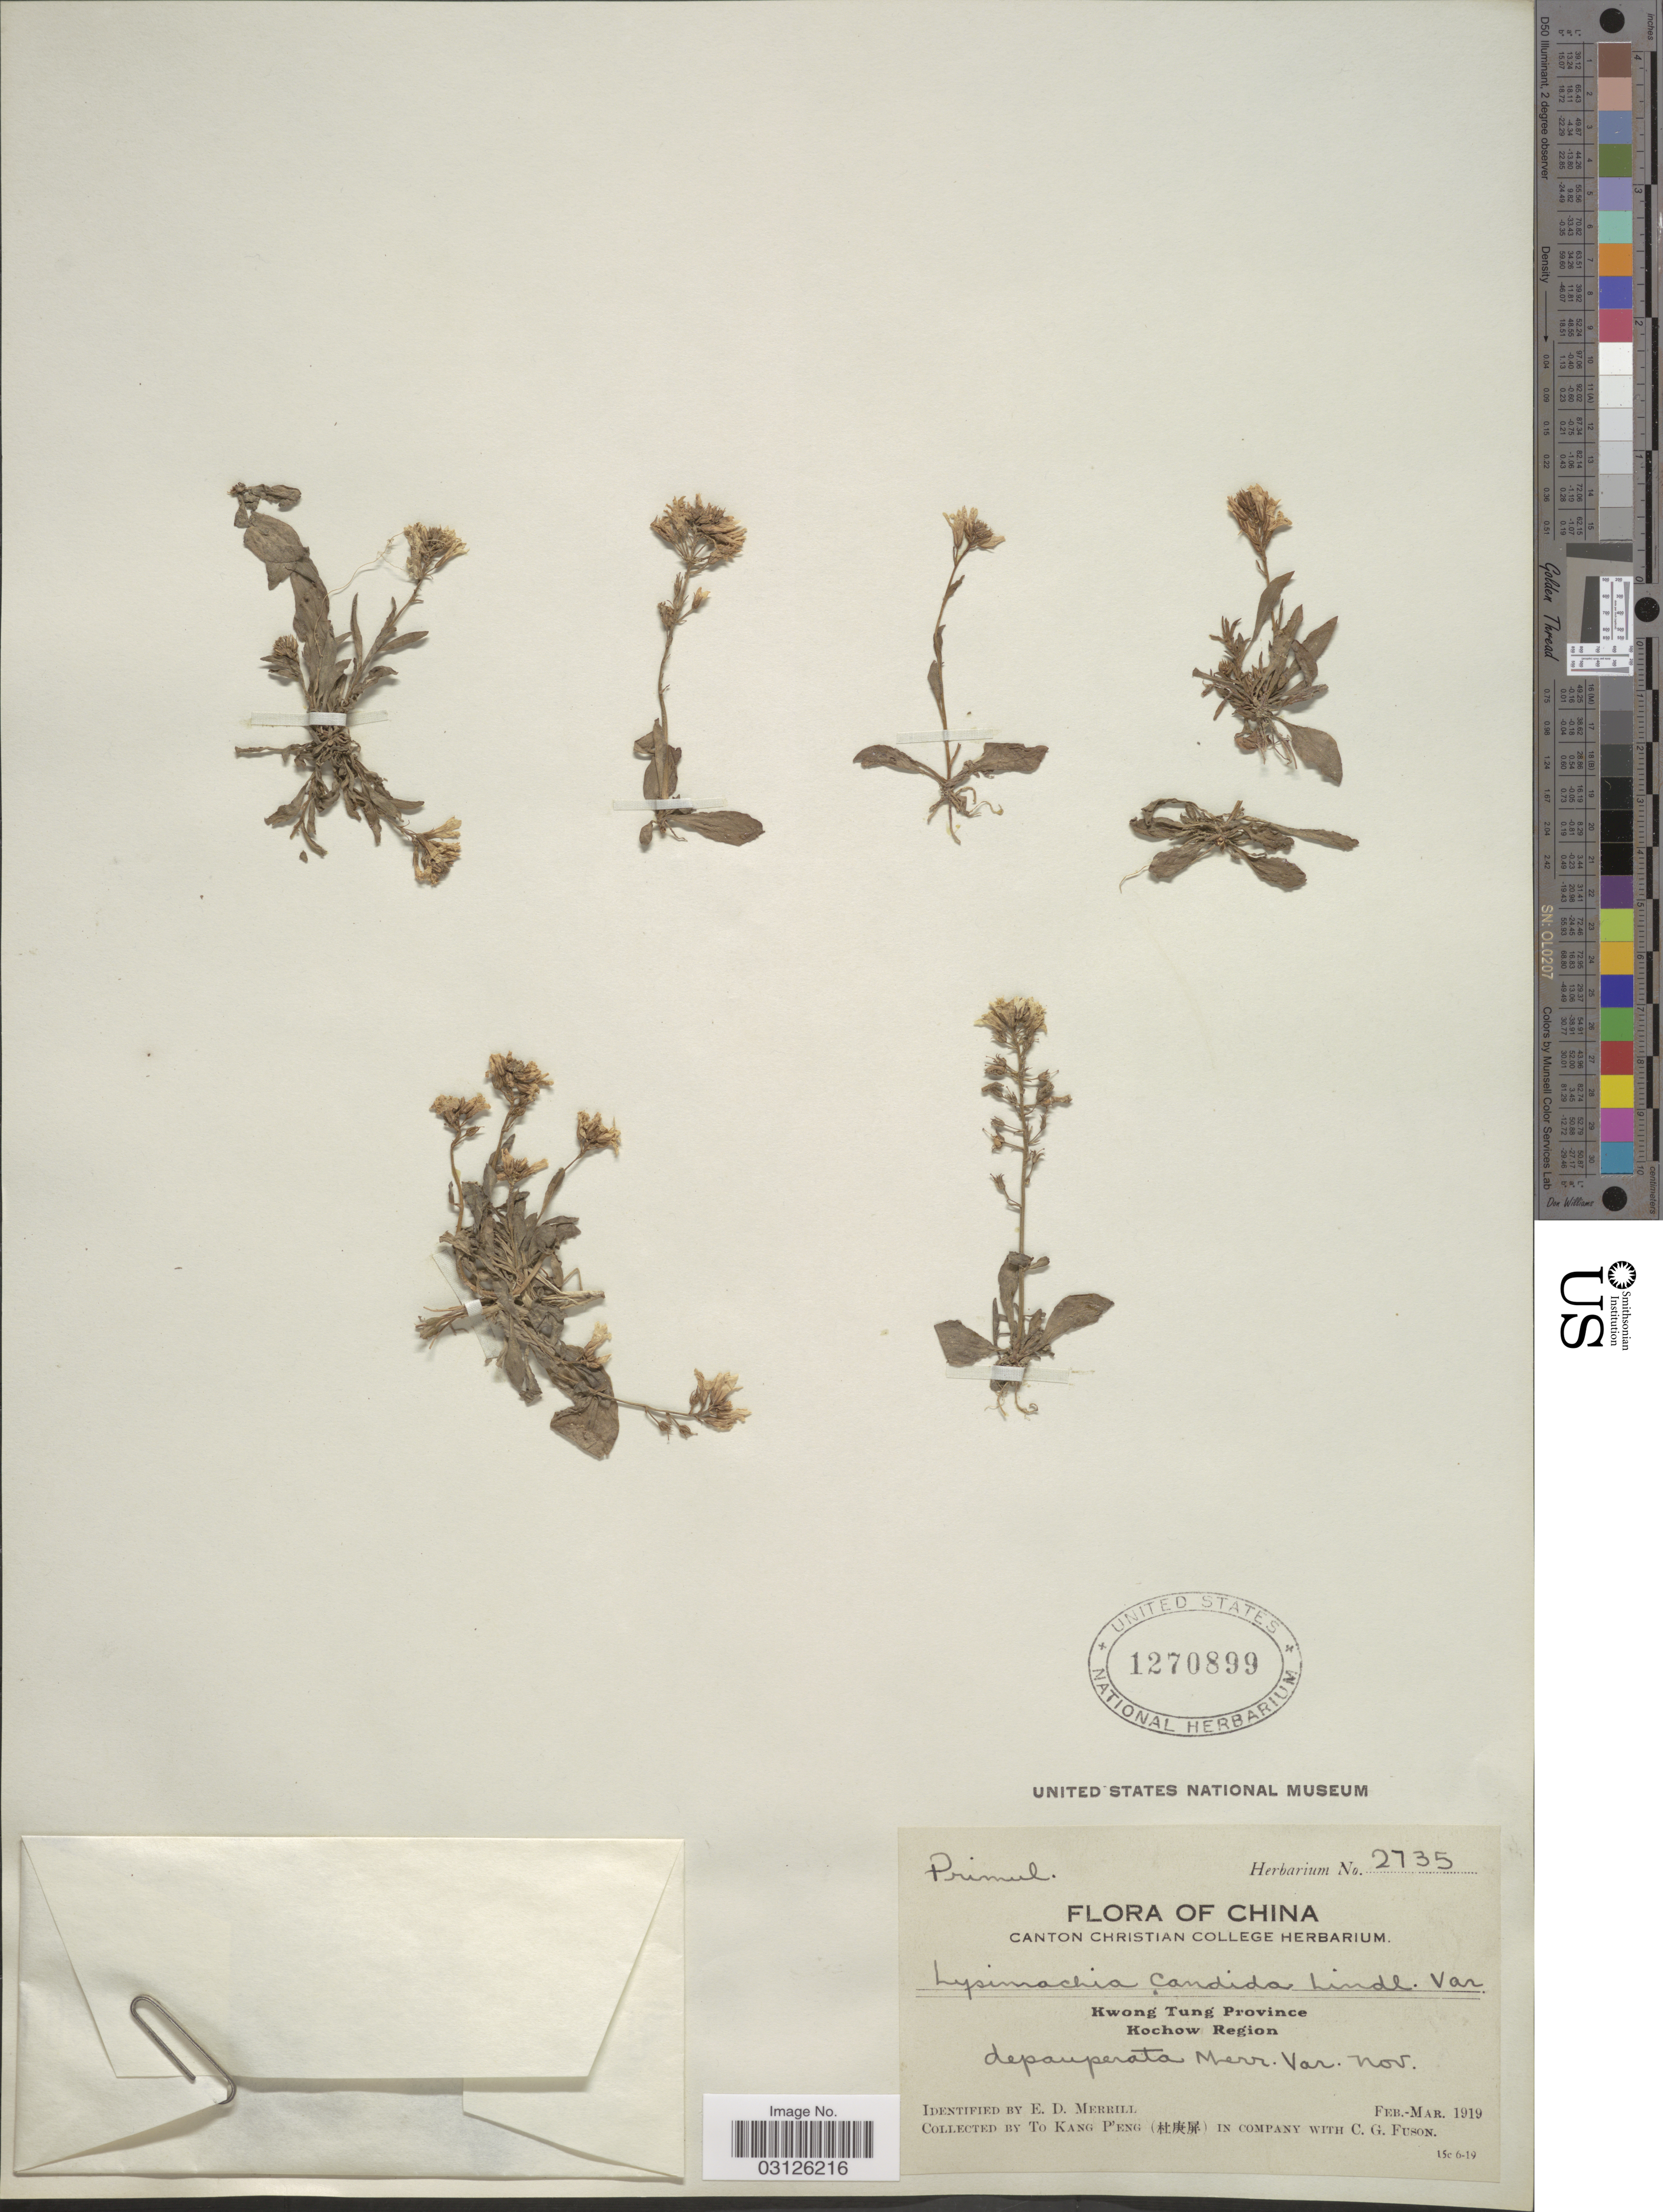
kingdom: Plantae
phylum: Tracheophyta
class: Magnoliopsida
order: Ericales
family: Primulaceae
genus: Lysimachia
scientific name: Lysimachia candida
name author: Lindl.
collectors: To Kang P'eng & C. Fuson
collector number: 2735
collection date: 1919-02/1919-03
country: China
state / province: Guangdong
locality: Kwong Tung Province, Kochow Region.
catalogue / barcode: US 1270899